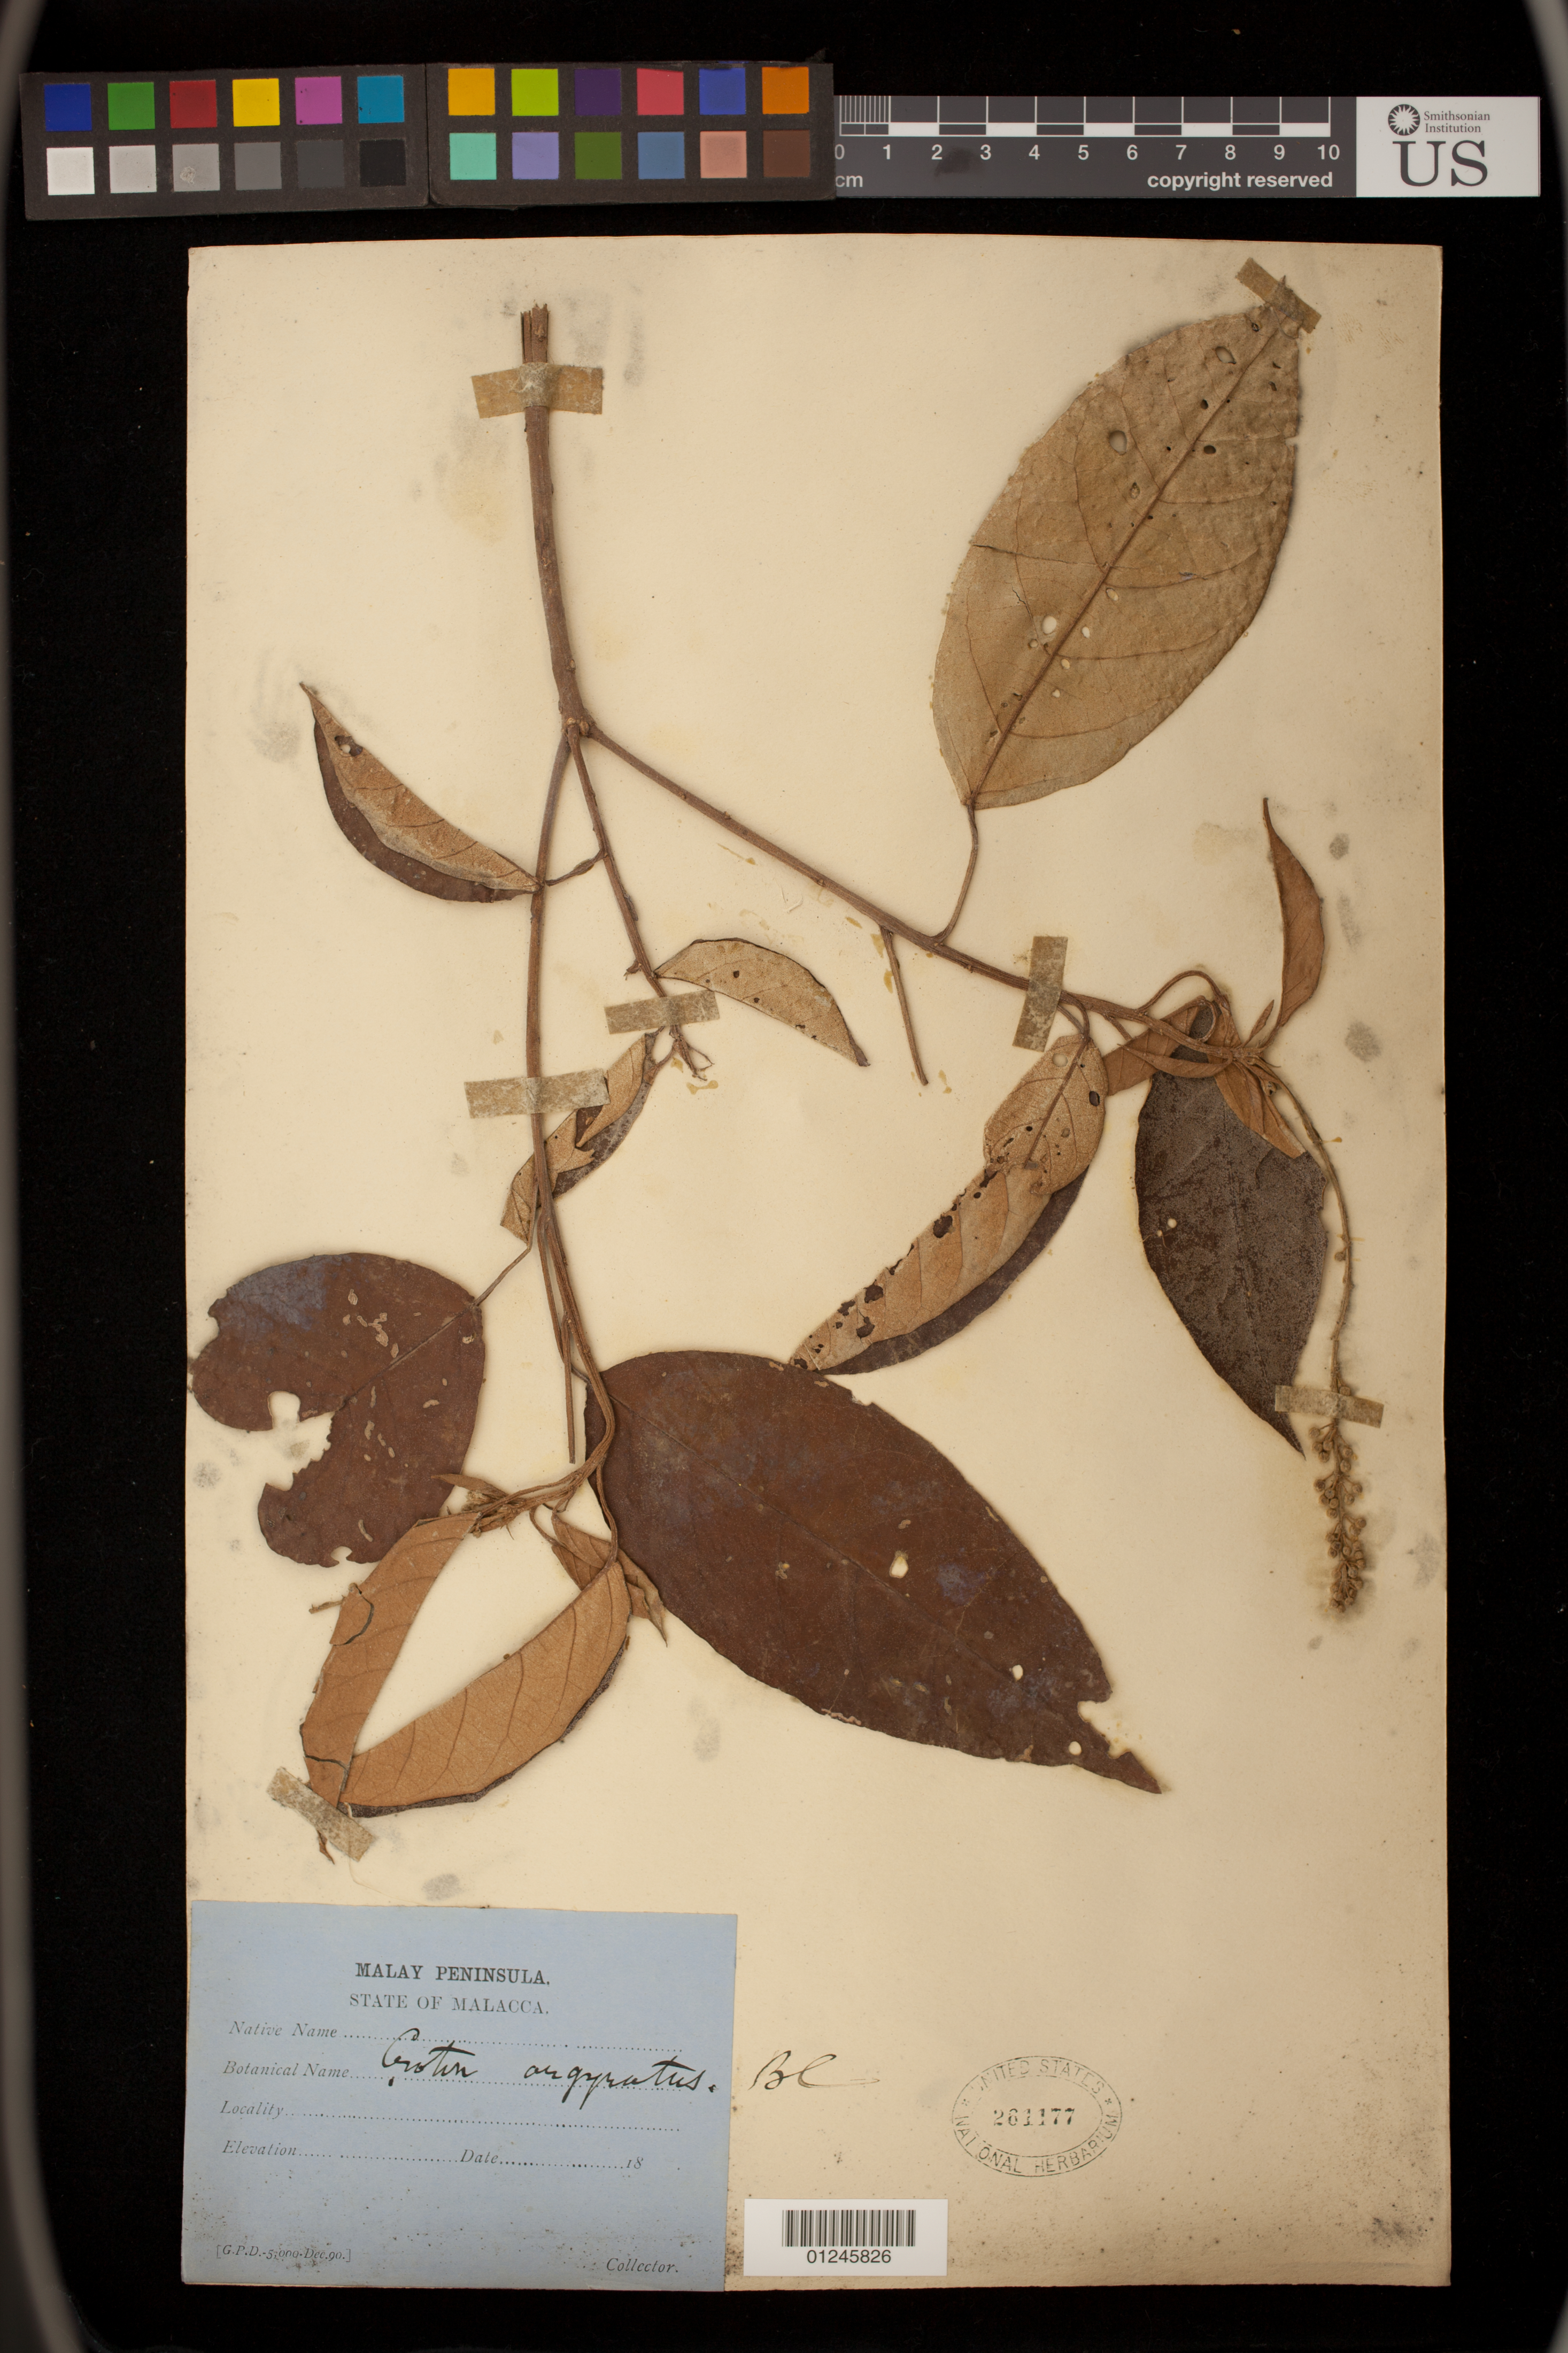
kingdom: Plantae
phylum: Tracheophyta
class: Magnoliopsida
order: Malpighiales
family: Euphorbiaceae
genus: Croton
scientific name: Croton argyratus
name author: Blume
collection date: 1890-12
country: Malaysia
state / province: Melaka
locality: Malacca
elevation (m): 1524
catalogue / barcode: US 261177